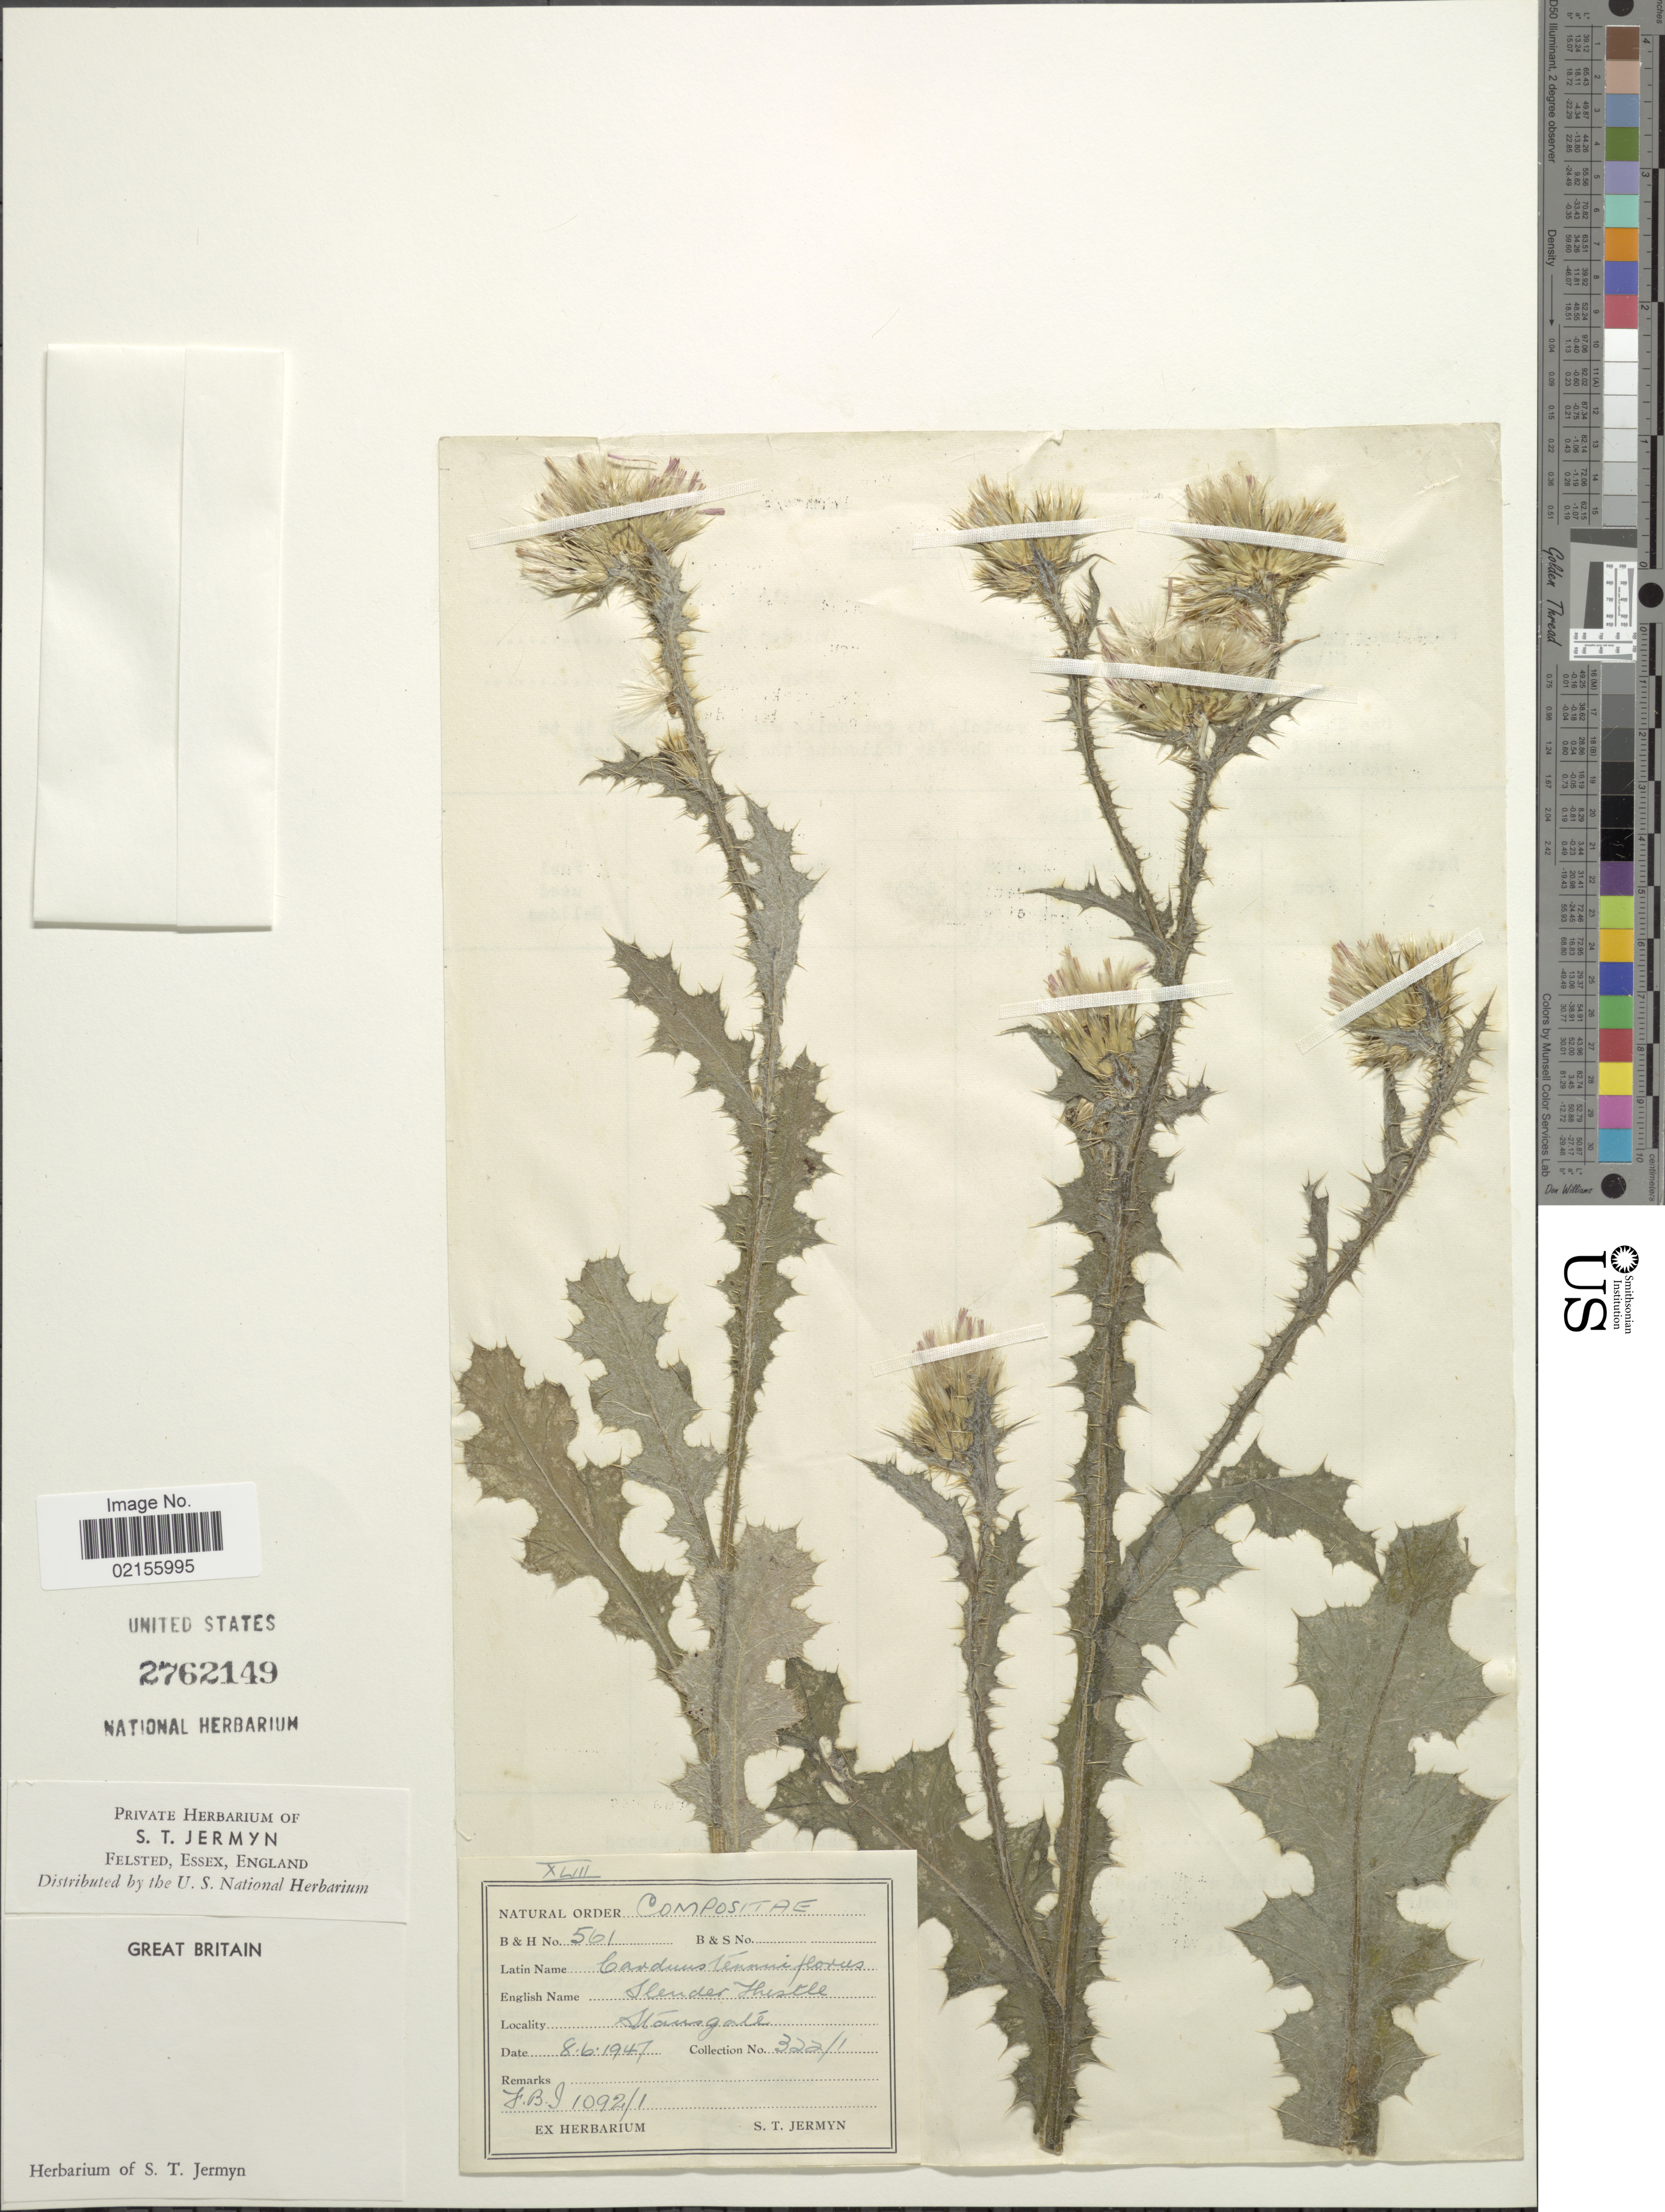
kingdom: Plantae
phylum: Tracheophyta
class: Magnoliopsida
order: Asterales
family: Asteraceae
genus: Carduus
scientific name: Carduus tenuiflorus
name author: Curtis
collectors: S. Jermyn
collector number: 322/1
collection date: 1947-06-08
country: United Kingdom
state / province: England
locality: Great Britain, Stansgaté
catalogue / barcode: US 2762149